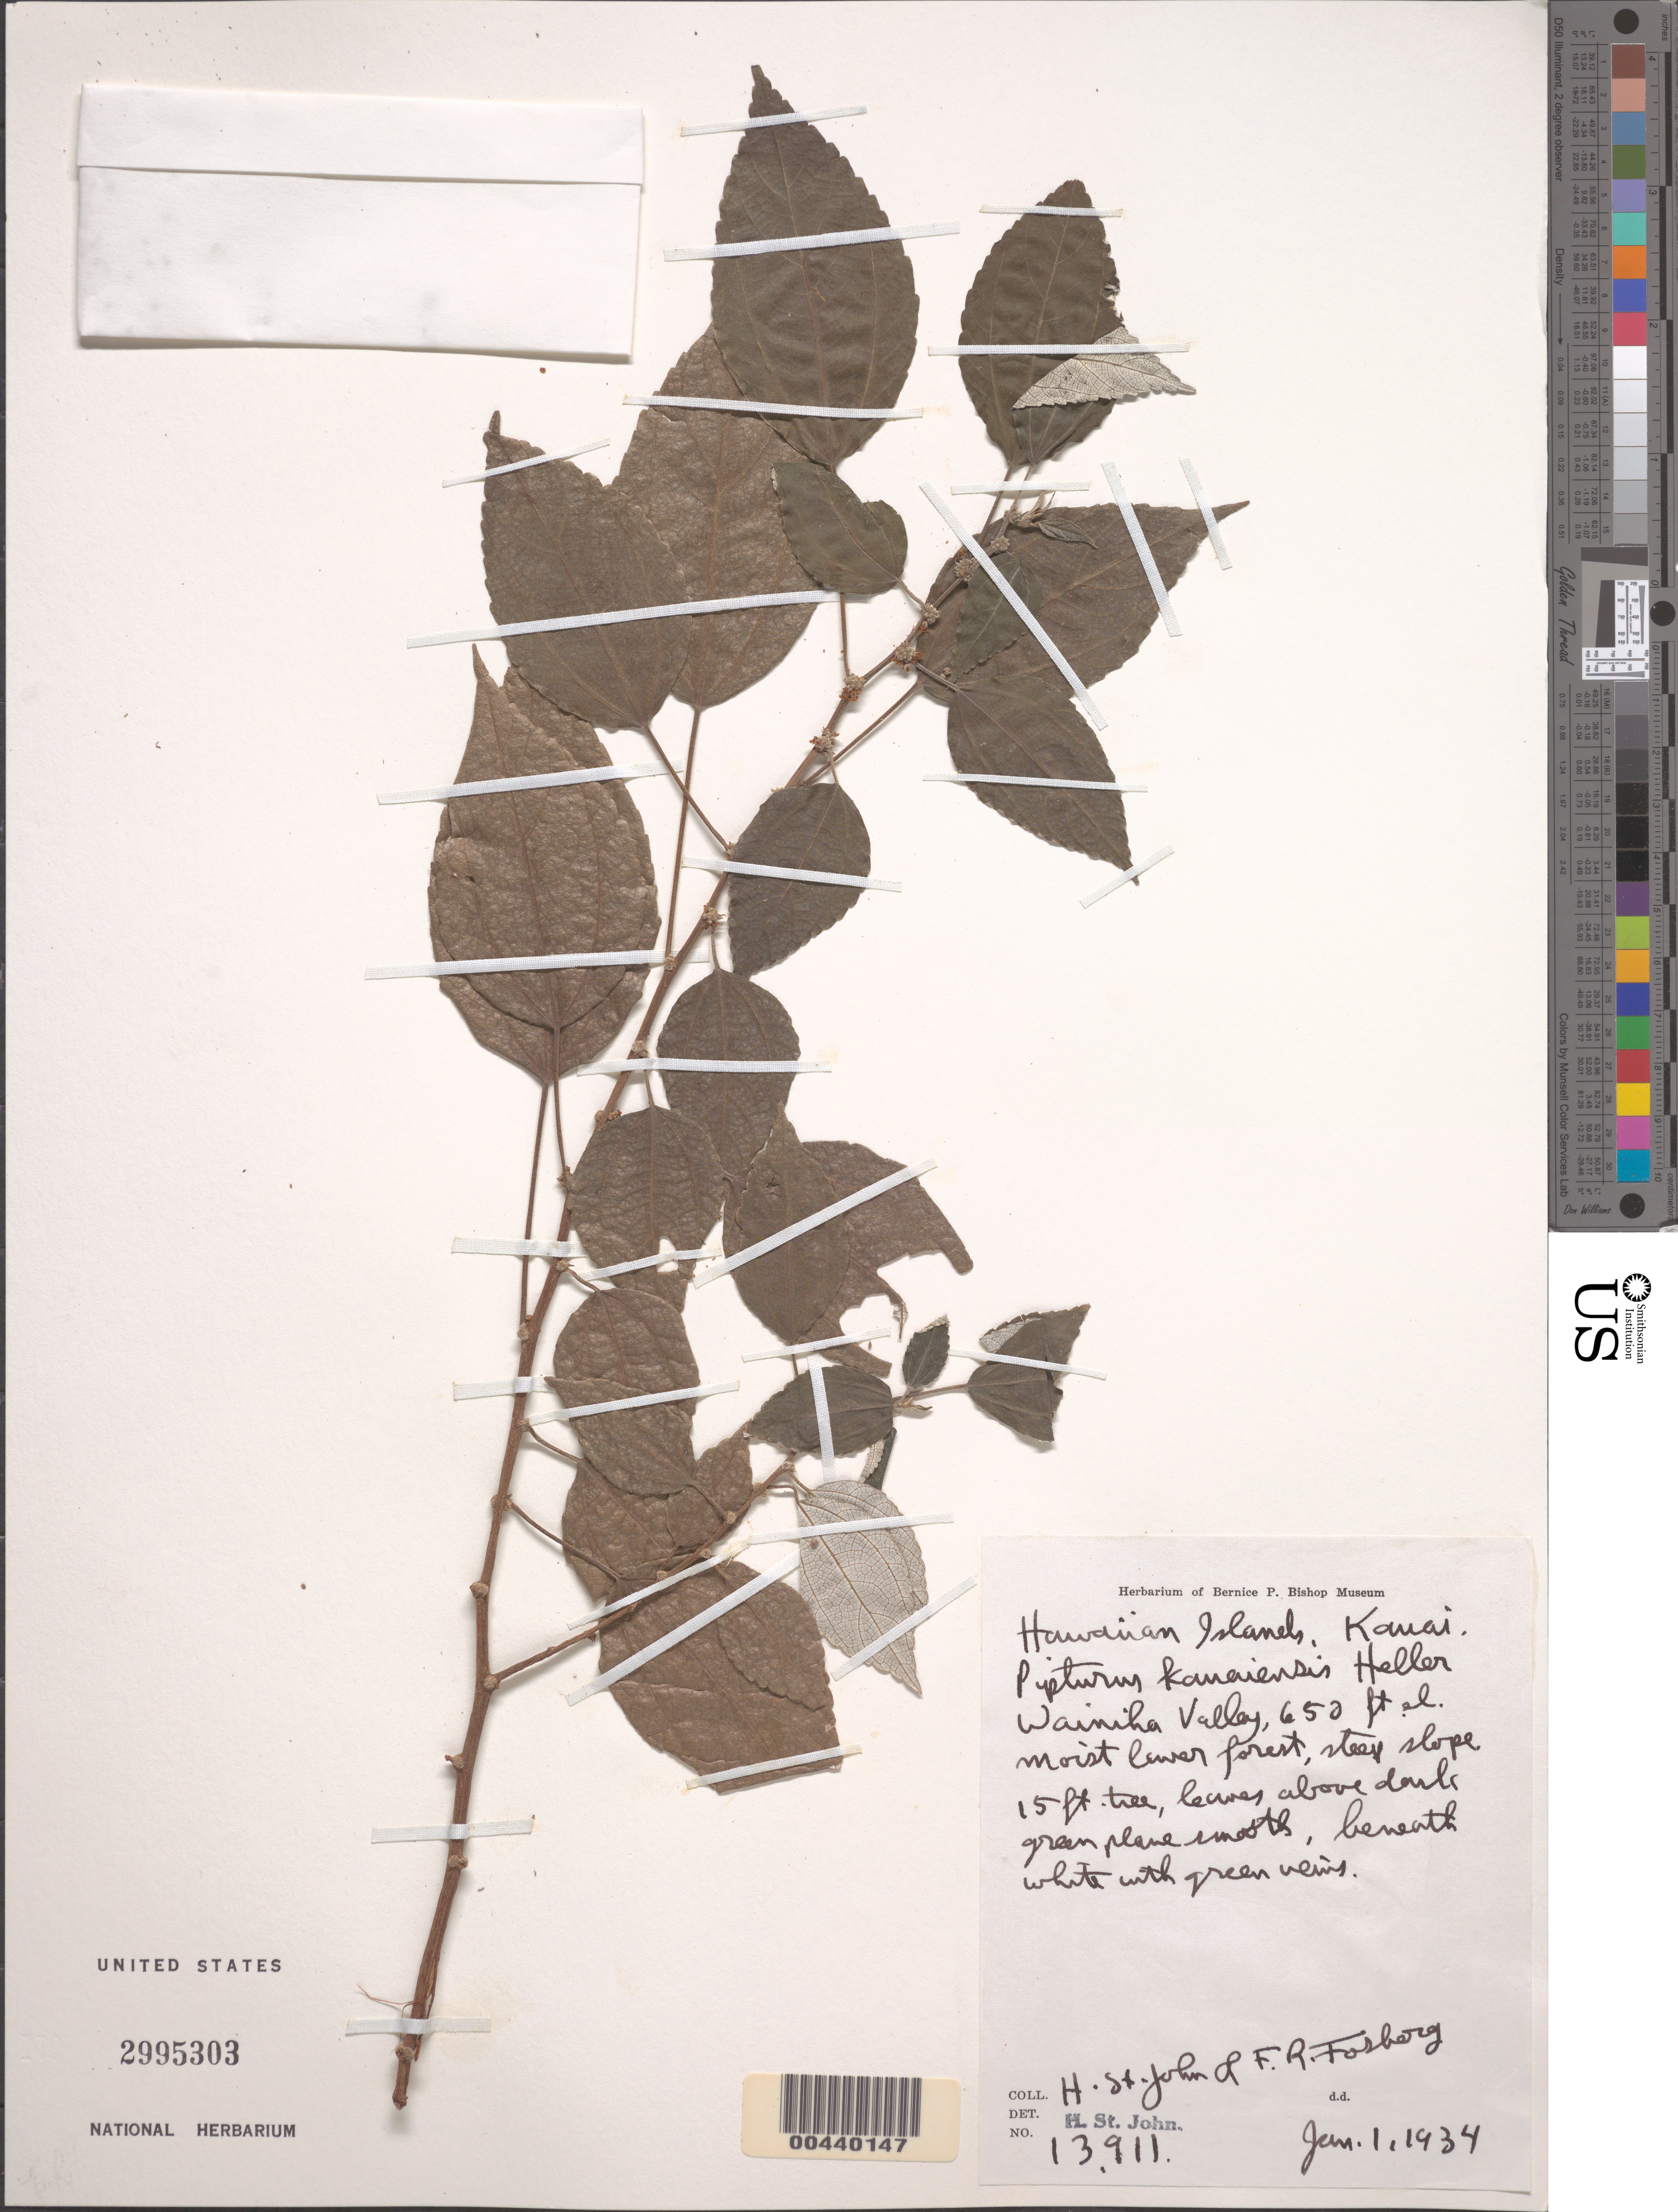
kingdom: Plantae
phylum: Tracheophyta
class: Magnoliopsida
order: Rosales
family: Urticaceae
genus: Pipturus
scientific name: Pipturus kauaiensis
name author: A. Heller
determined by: St. John, H.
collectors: H. St. John & F. R. Fosberg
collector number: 13911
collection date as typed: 1 Jan 1934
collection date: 1934-01-01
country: United States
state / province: Hawaii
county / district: Kauai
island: Kaua'i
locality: Wainiha Valley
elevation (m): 198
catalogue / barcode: US 2995303